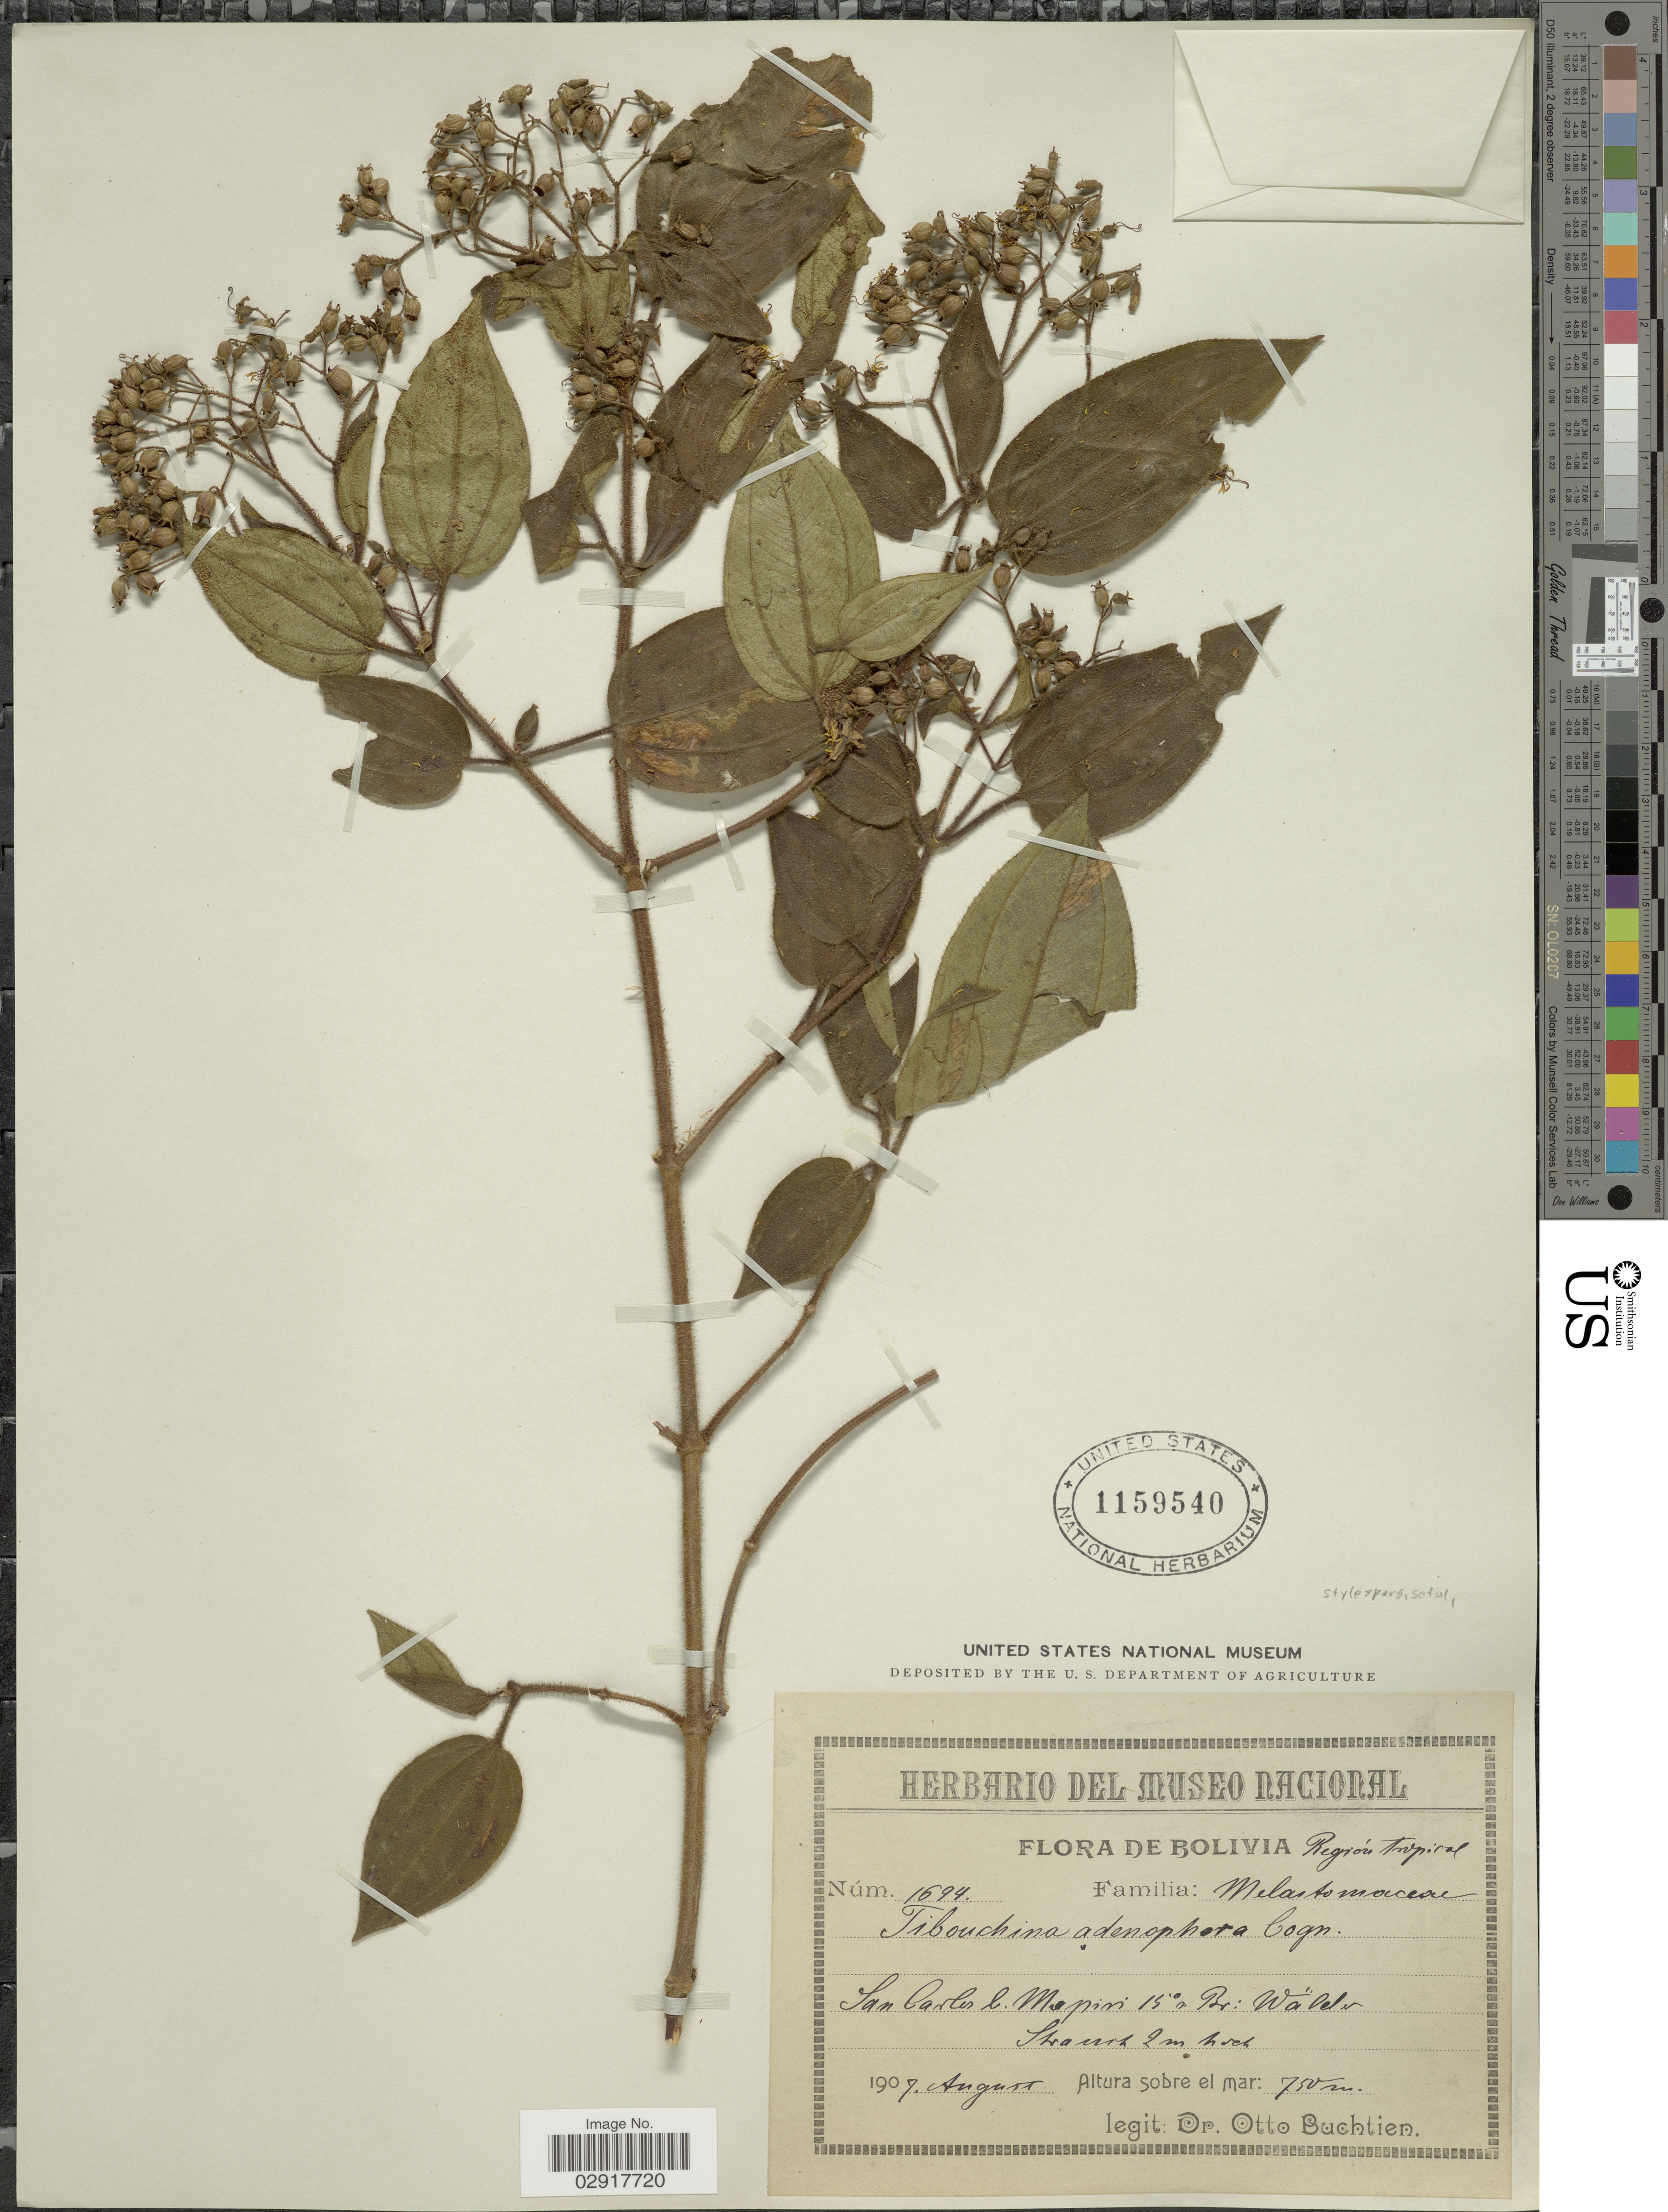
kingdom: Plantae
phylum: Tracheophyta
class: Magnoliopsida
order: Myrtales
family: Melastomataceae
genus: Chaetogastra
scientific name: Chaetogastra adenophora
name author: (Naudin) P.J.F. Guim. & Michelang.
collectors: O. Buchtien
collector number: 1694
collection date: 1907-08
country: Bolivia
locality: Región tropical. San Carlos b. Mapiri.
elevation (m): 750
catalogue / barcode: US 1159540